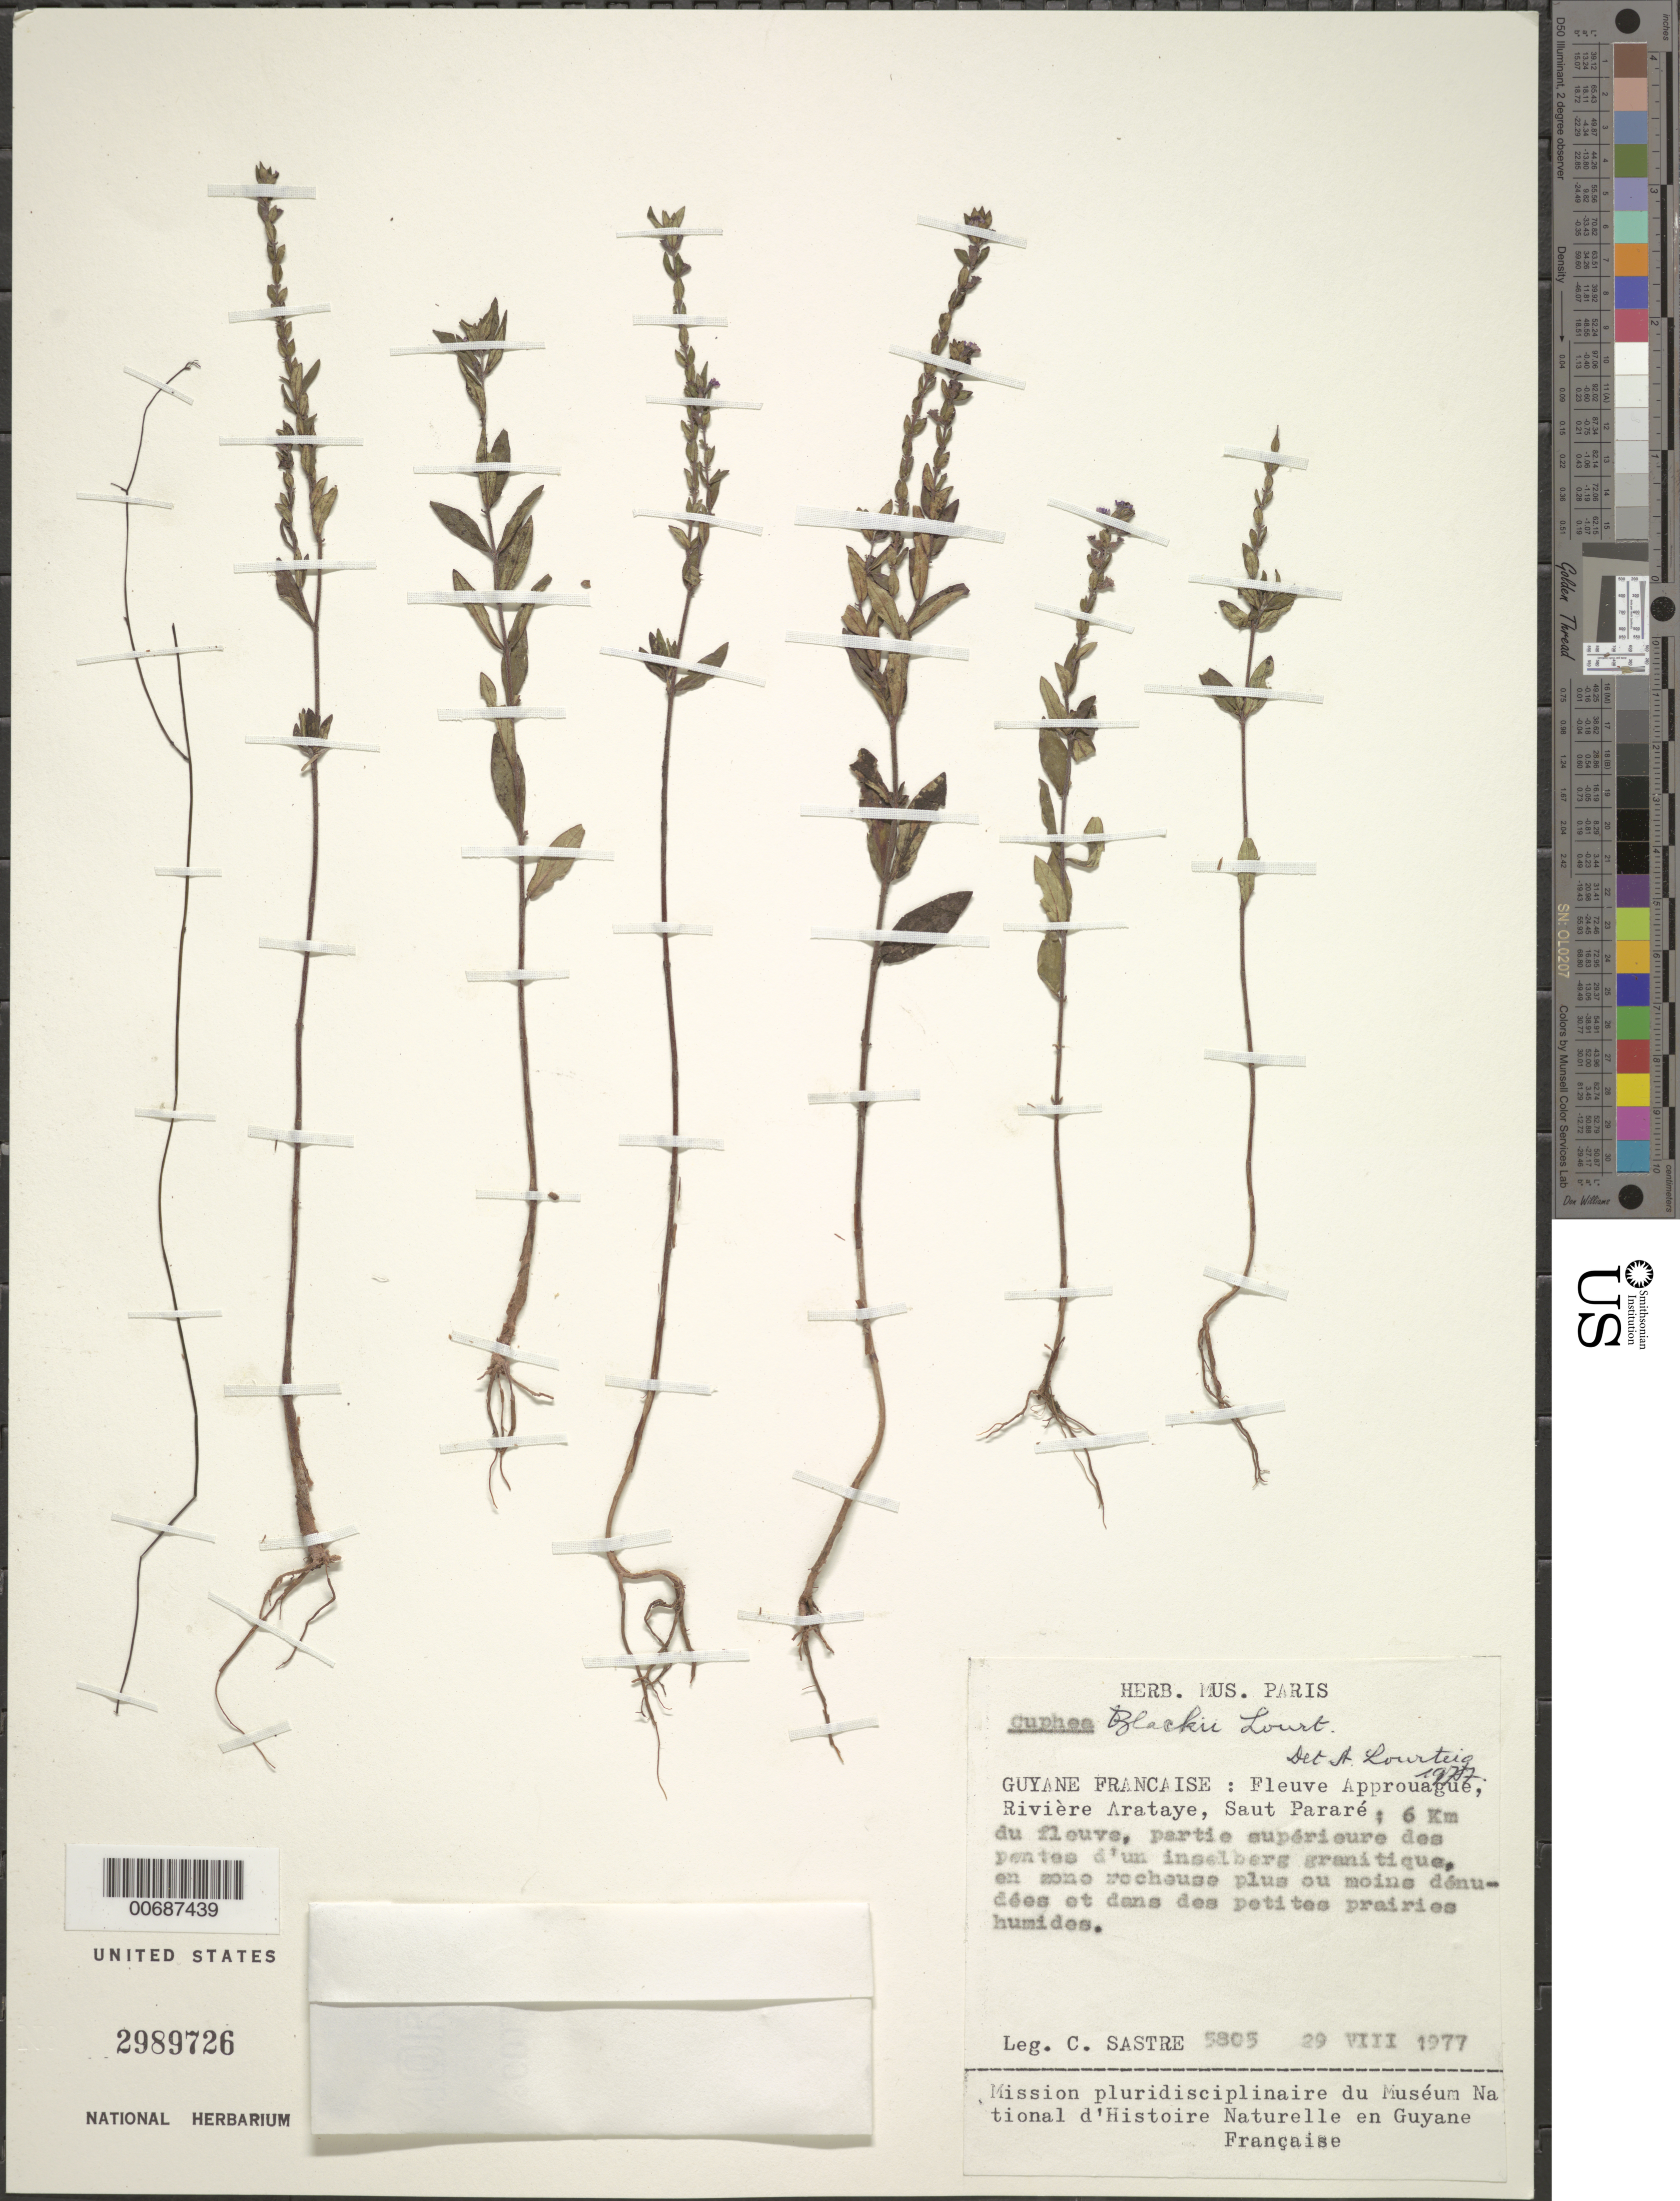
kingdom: Plantae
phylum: Tracheophyta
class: Magnoliopsida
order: Myrtales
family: Lythraceae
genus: Cuphea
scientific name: Cuphea blackii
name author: Lourteig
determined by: Lourteig, A.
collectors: C. H. L. Sastre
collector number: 5805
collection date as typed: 29-Aug-77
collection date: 1977-08-29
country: French Guiana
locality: Saut Pararé, Rivière Arataye, Fleuve Approuague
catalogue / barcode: US 2989726